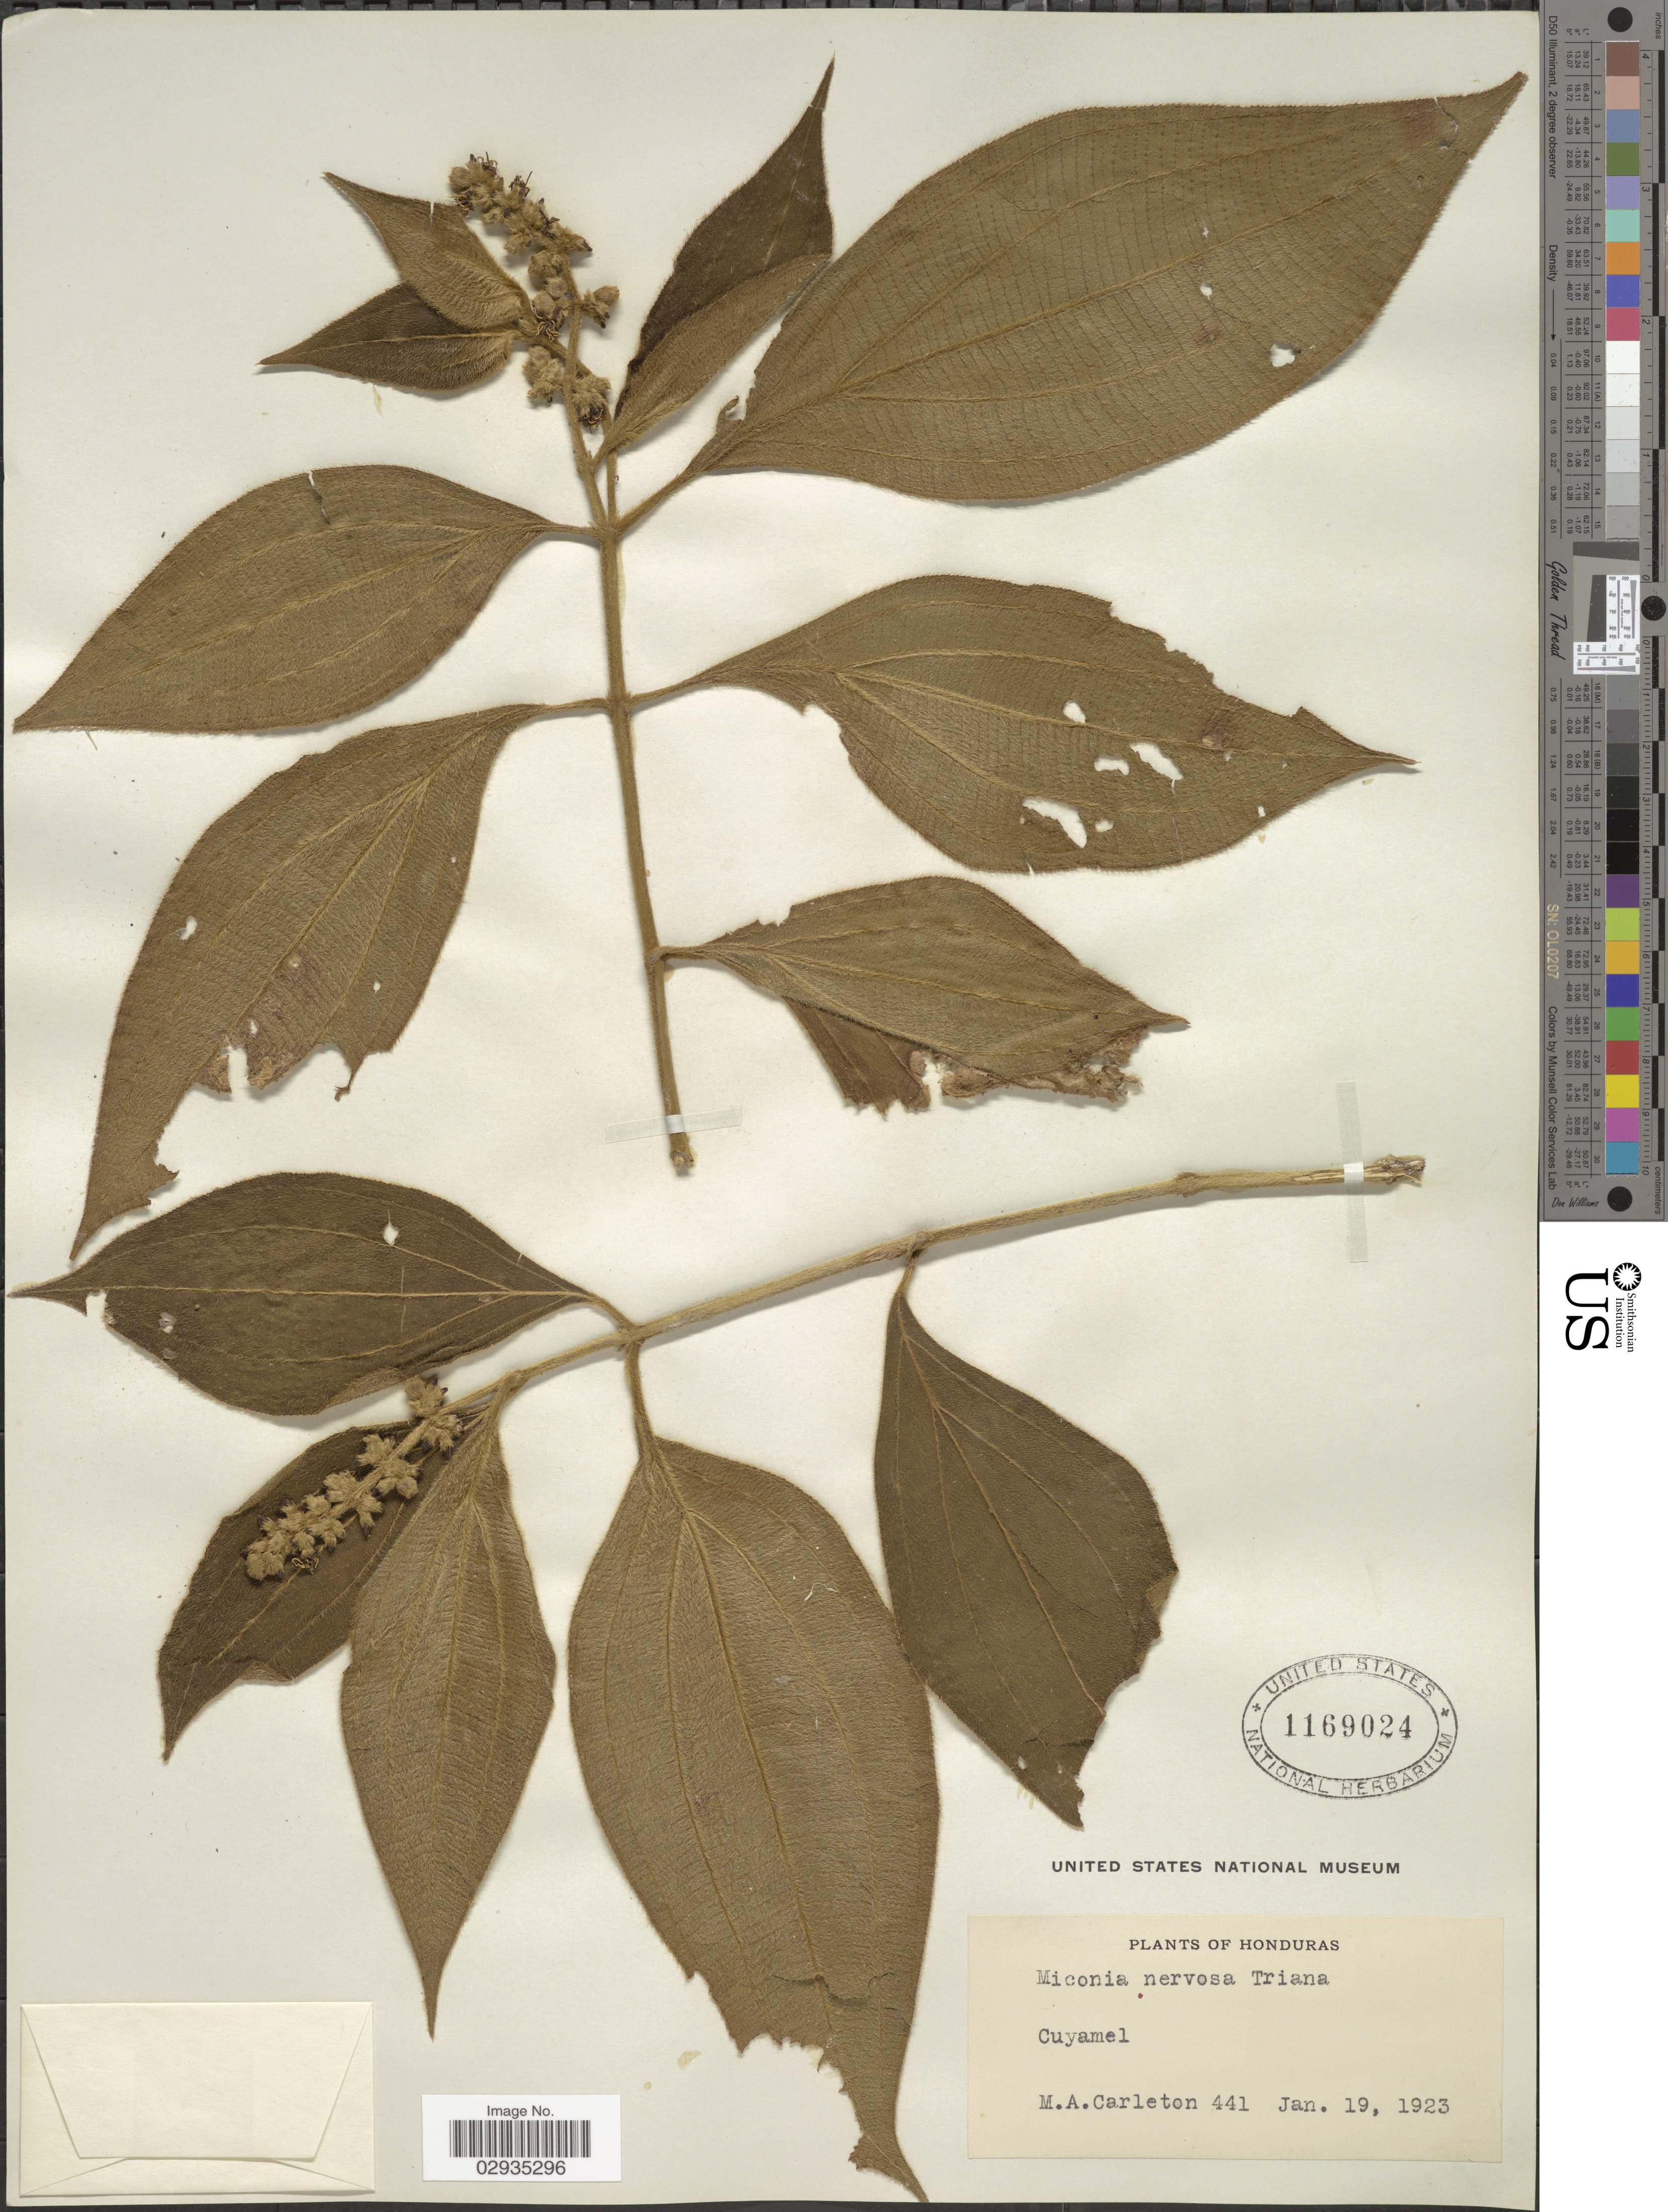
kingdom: Plantae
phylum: Tracheophyta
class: Magnoliopsida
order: Myrtales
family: Melastomataceae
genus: Miconia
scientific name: Miconia nervosa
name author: (Sm.) Triana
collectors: M. A. Carleton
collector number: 441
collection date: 1923-01-19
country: Honduras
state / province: Cortés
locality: Cuyamel.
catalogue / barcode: US 1169024